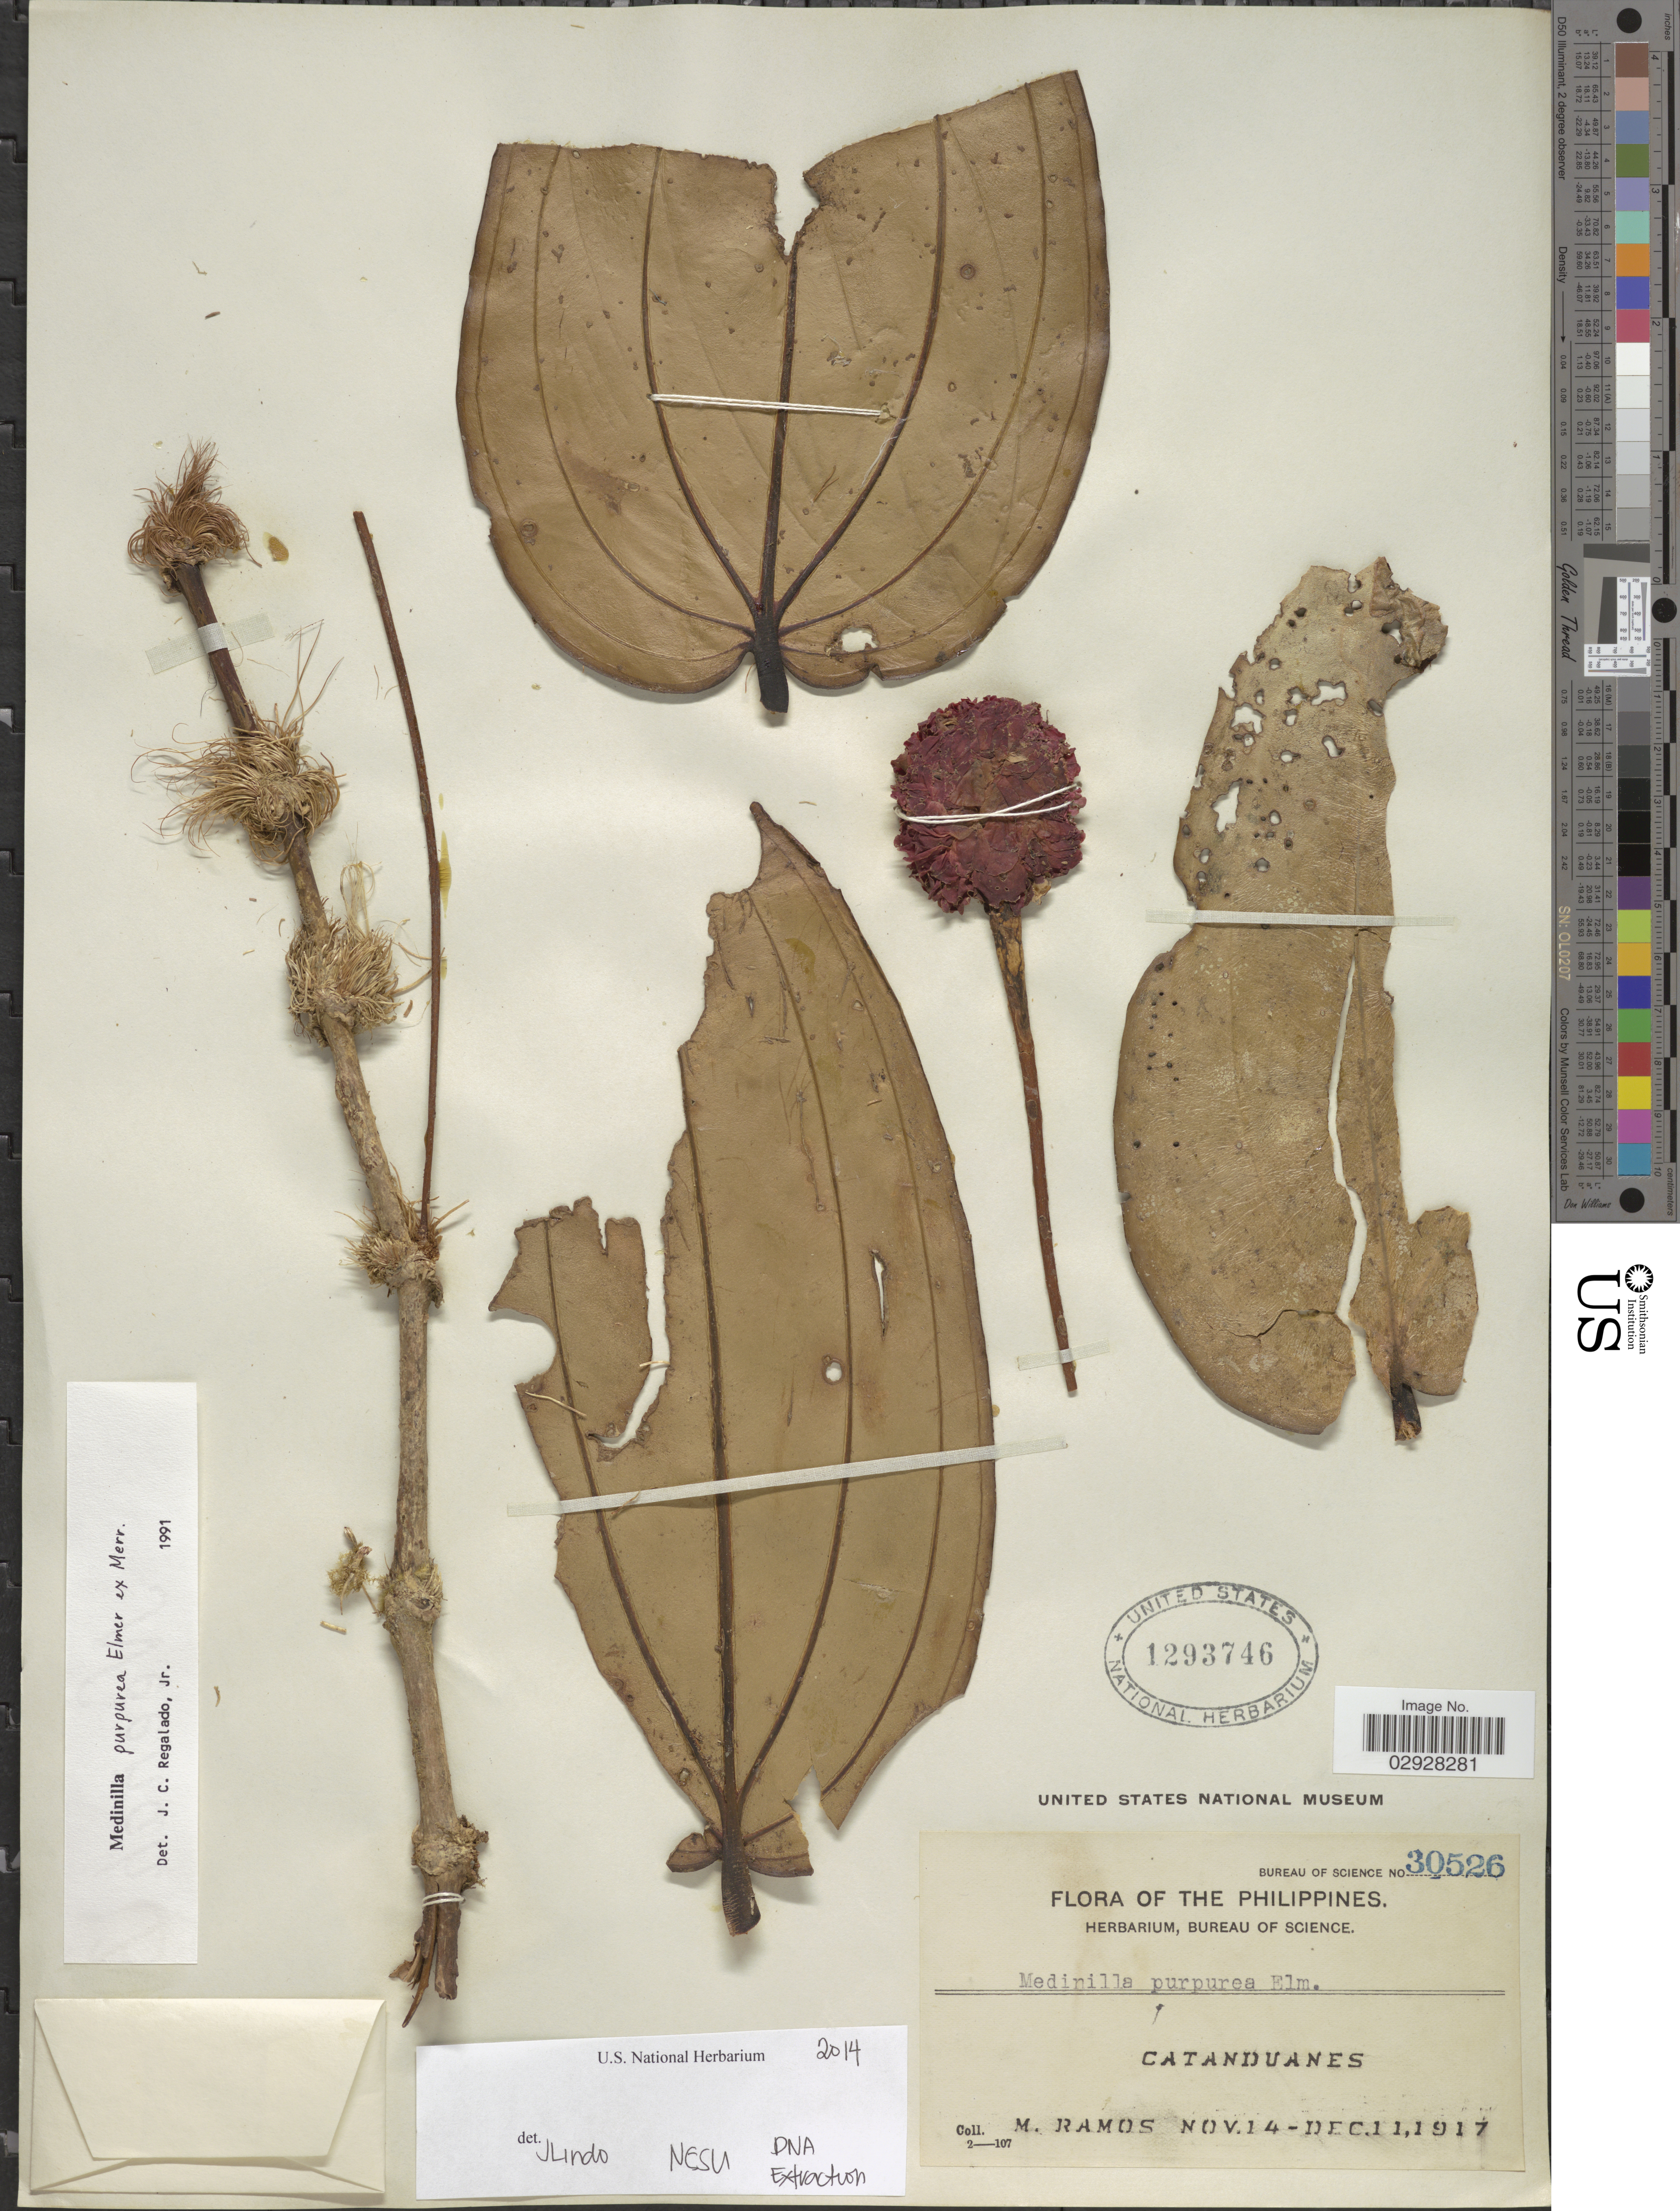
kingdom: Plantae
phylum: Tracheophyta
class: Magnoliopsida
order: Myrtales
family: Melastomataceae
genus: Medinilla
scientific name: Medinilla purpurea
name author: Elmer ex Merr.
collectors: M. Ramos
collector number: Bureau of Science 30526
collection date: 1917-11-14/1917-12-11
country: Philippines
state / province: Bicol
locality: Catanduanes.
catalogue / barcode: US 1293746